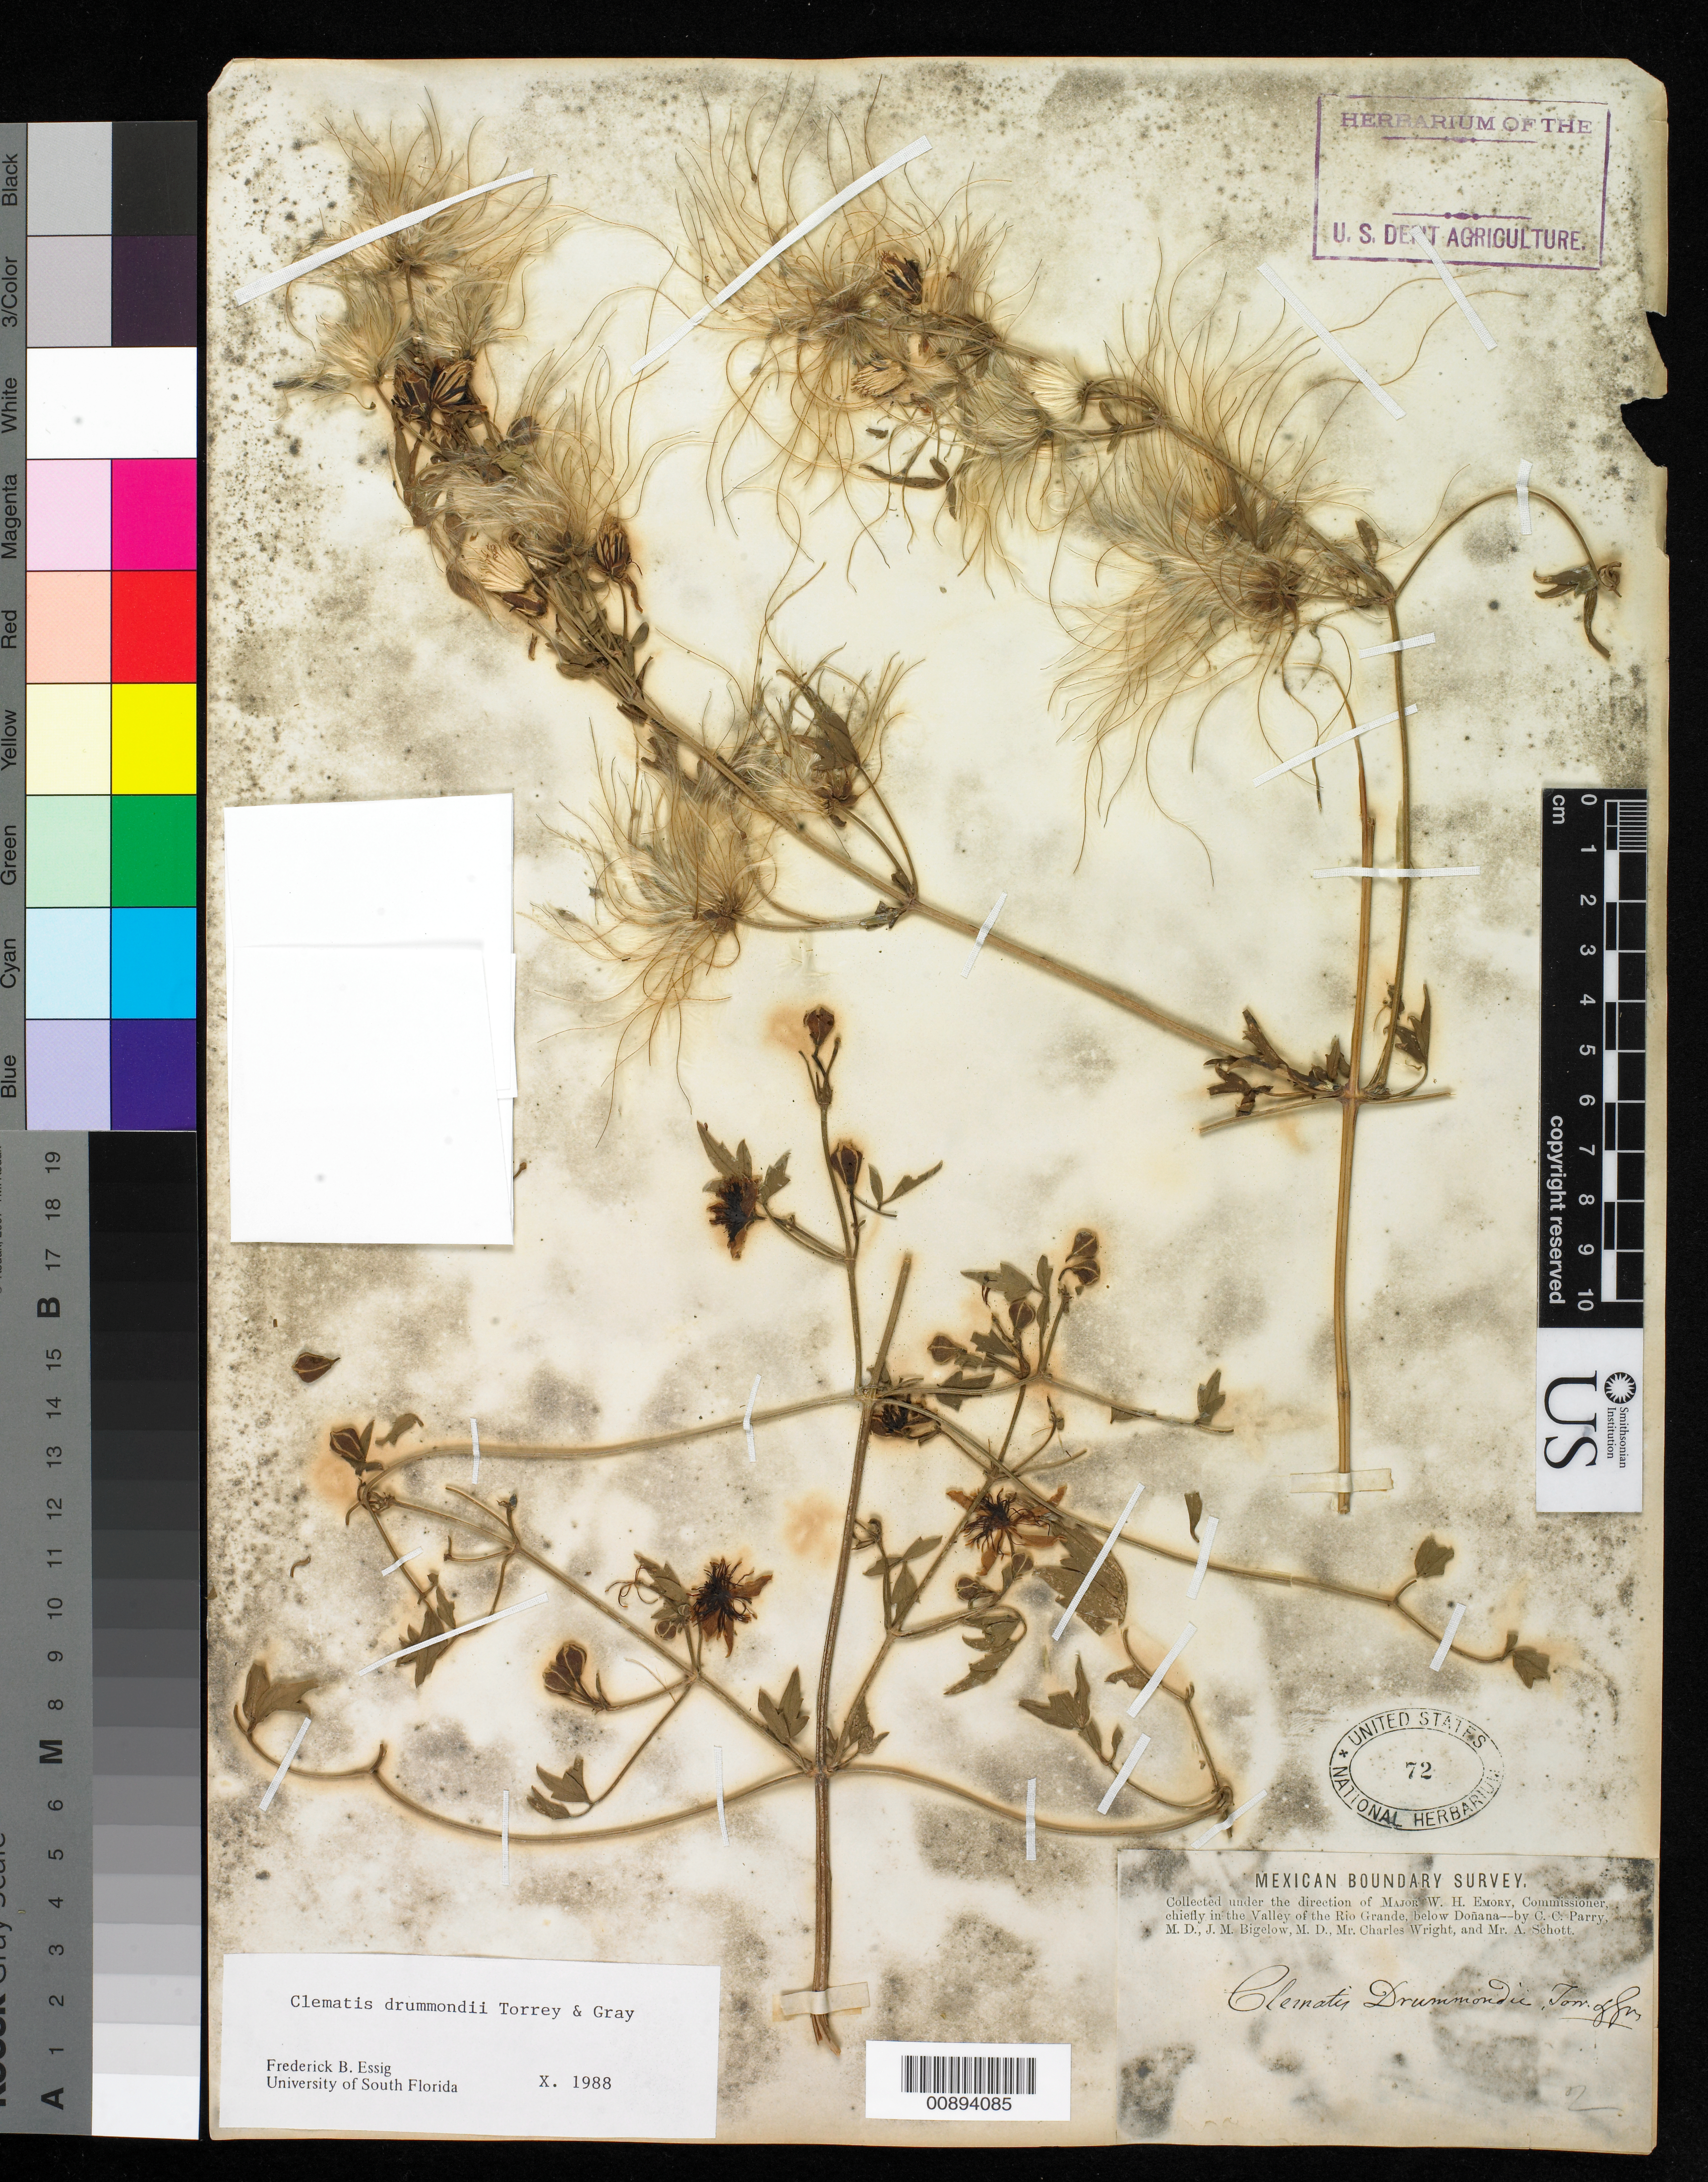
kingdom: Plantae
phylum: Tracheophyta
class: Magnoliopsida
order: Ranunculales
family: Ranunculaceae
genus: Clematis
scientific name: Clematis drummondii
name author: Torr. & A. Gray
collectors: C. C. Parry, J. M. Bigelow, C. Wright & A. C. V. Schott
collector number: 2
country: United States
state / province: New Mexico / Texas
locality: Valley of the Rio Grande, below Doñana.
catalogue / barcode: US 72